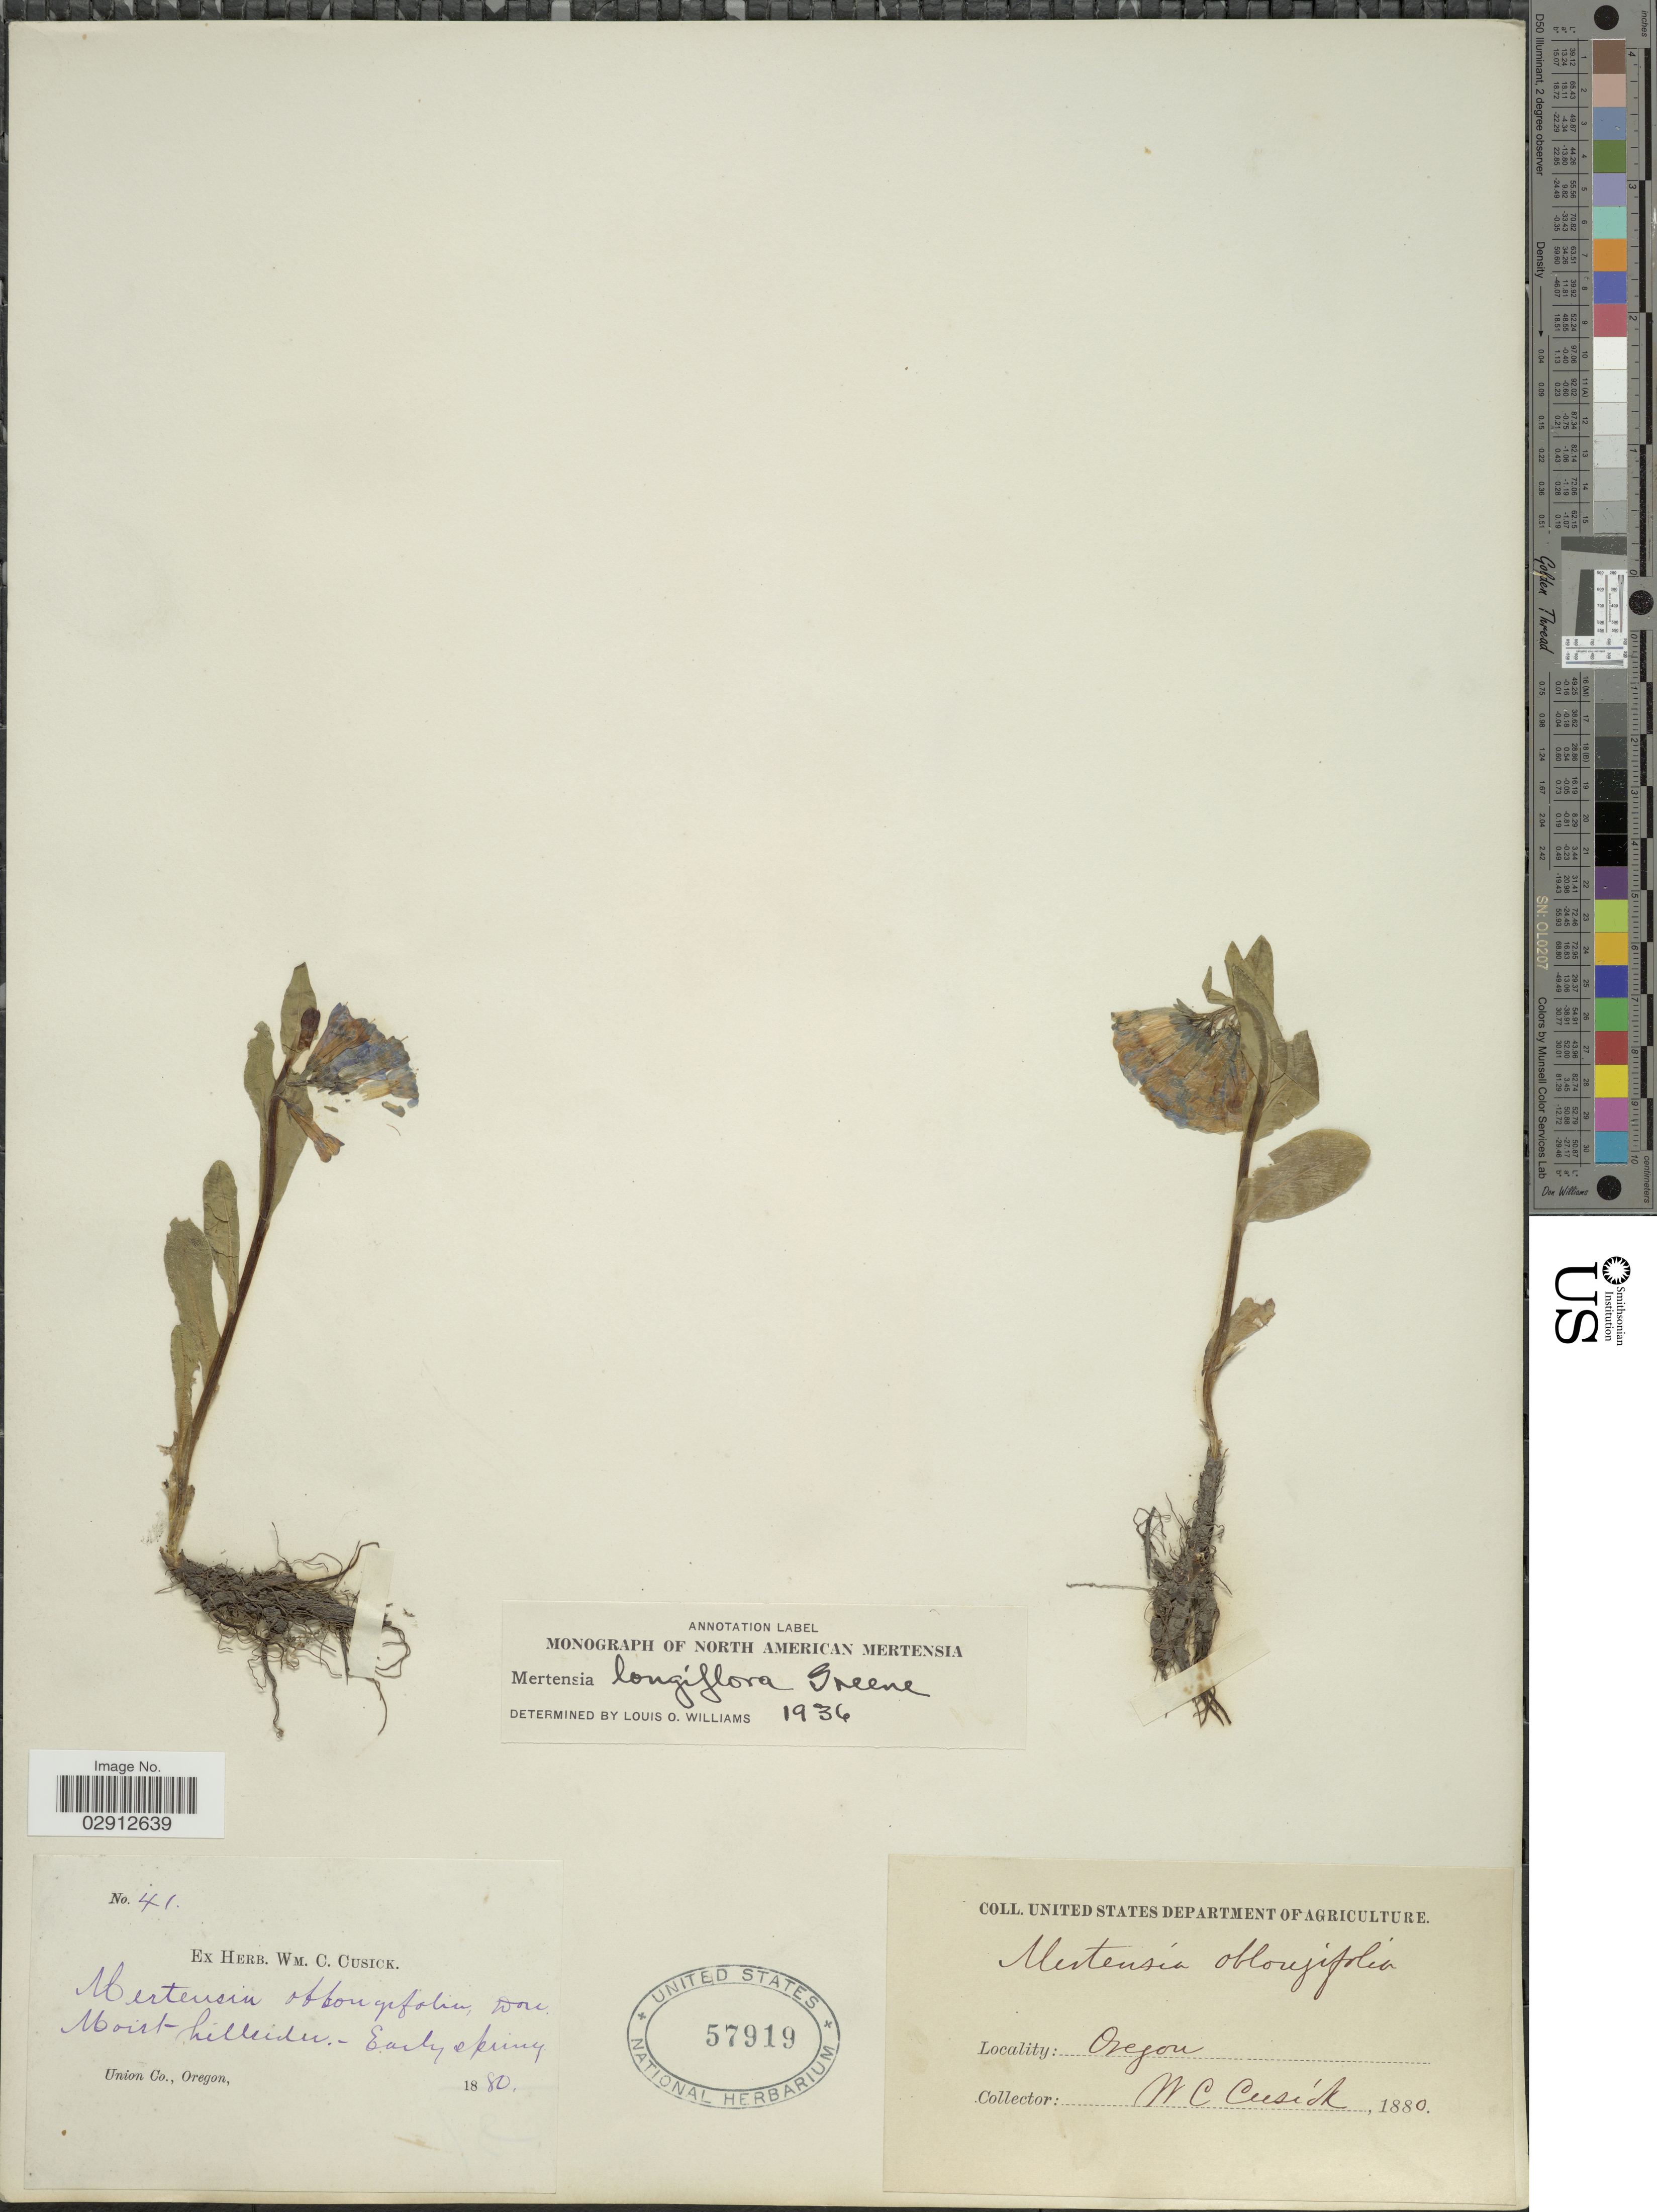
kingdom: Plantae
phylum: Tracheophyta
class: Magnoliopsida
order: Boraginales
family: Boraginaceae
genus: Mertensia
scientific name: Mertensia longiflora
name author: Rydb.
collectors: W. C. Cusick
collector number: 41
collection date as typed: Early spring 1880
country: United States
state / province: Oregon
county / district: Union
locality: Union Co.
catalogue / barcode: US 57919